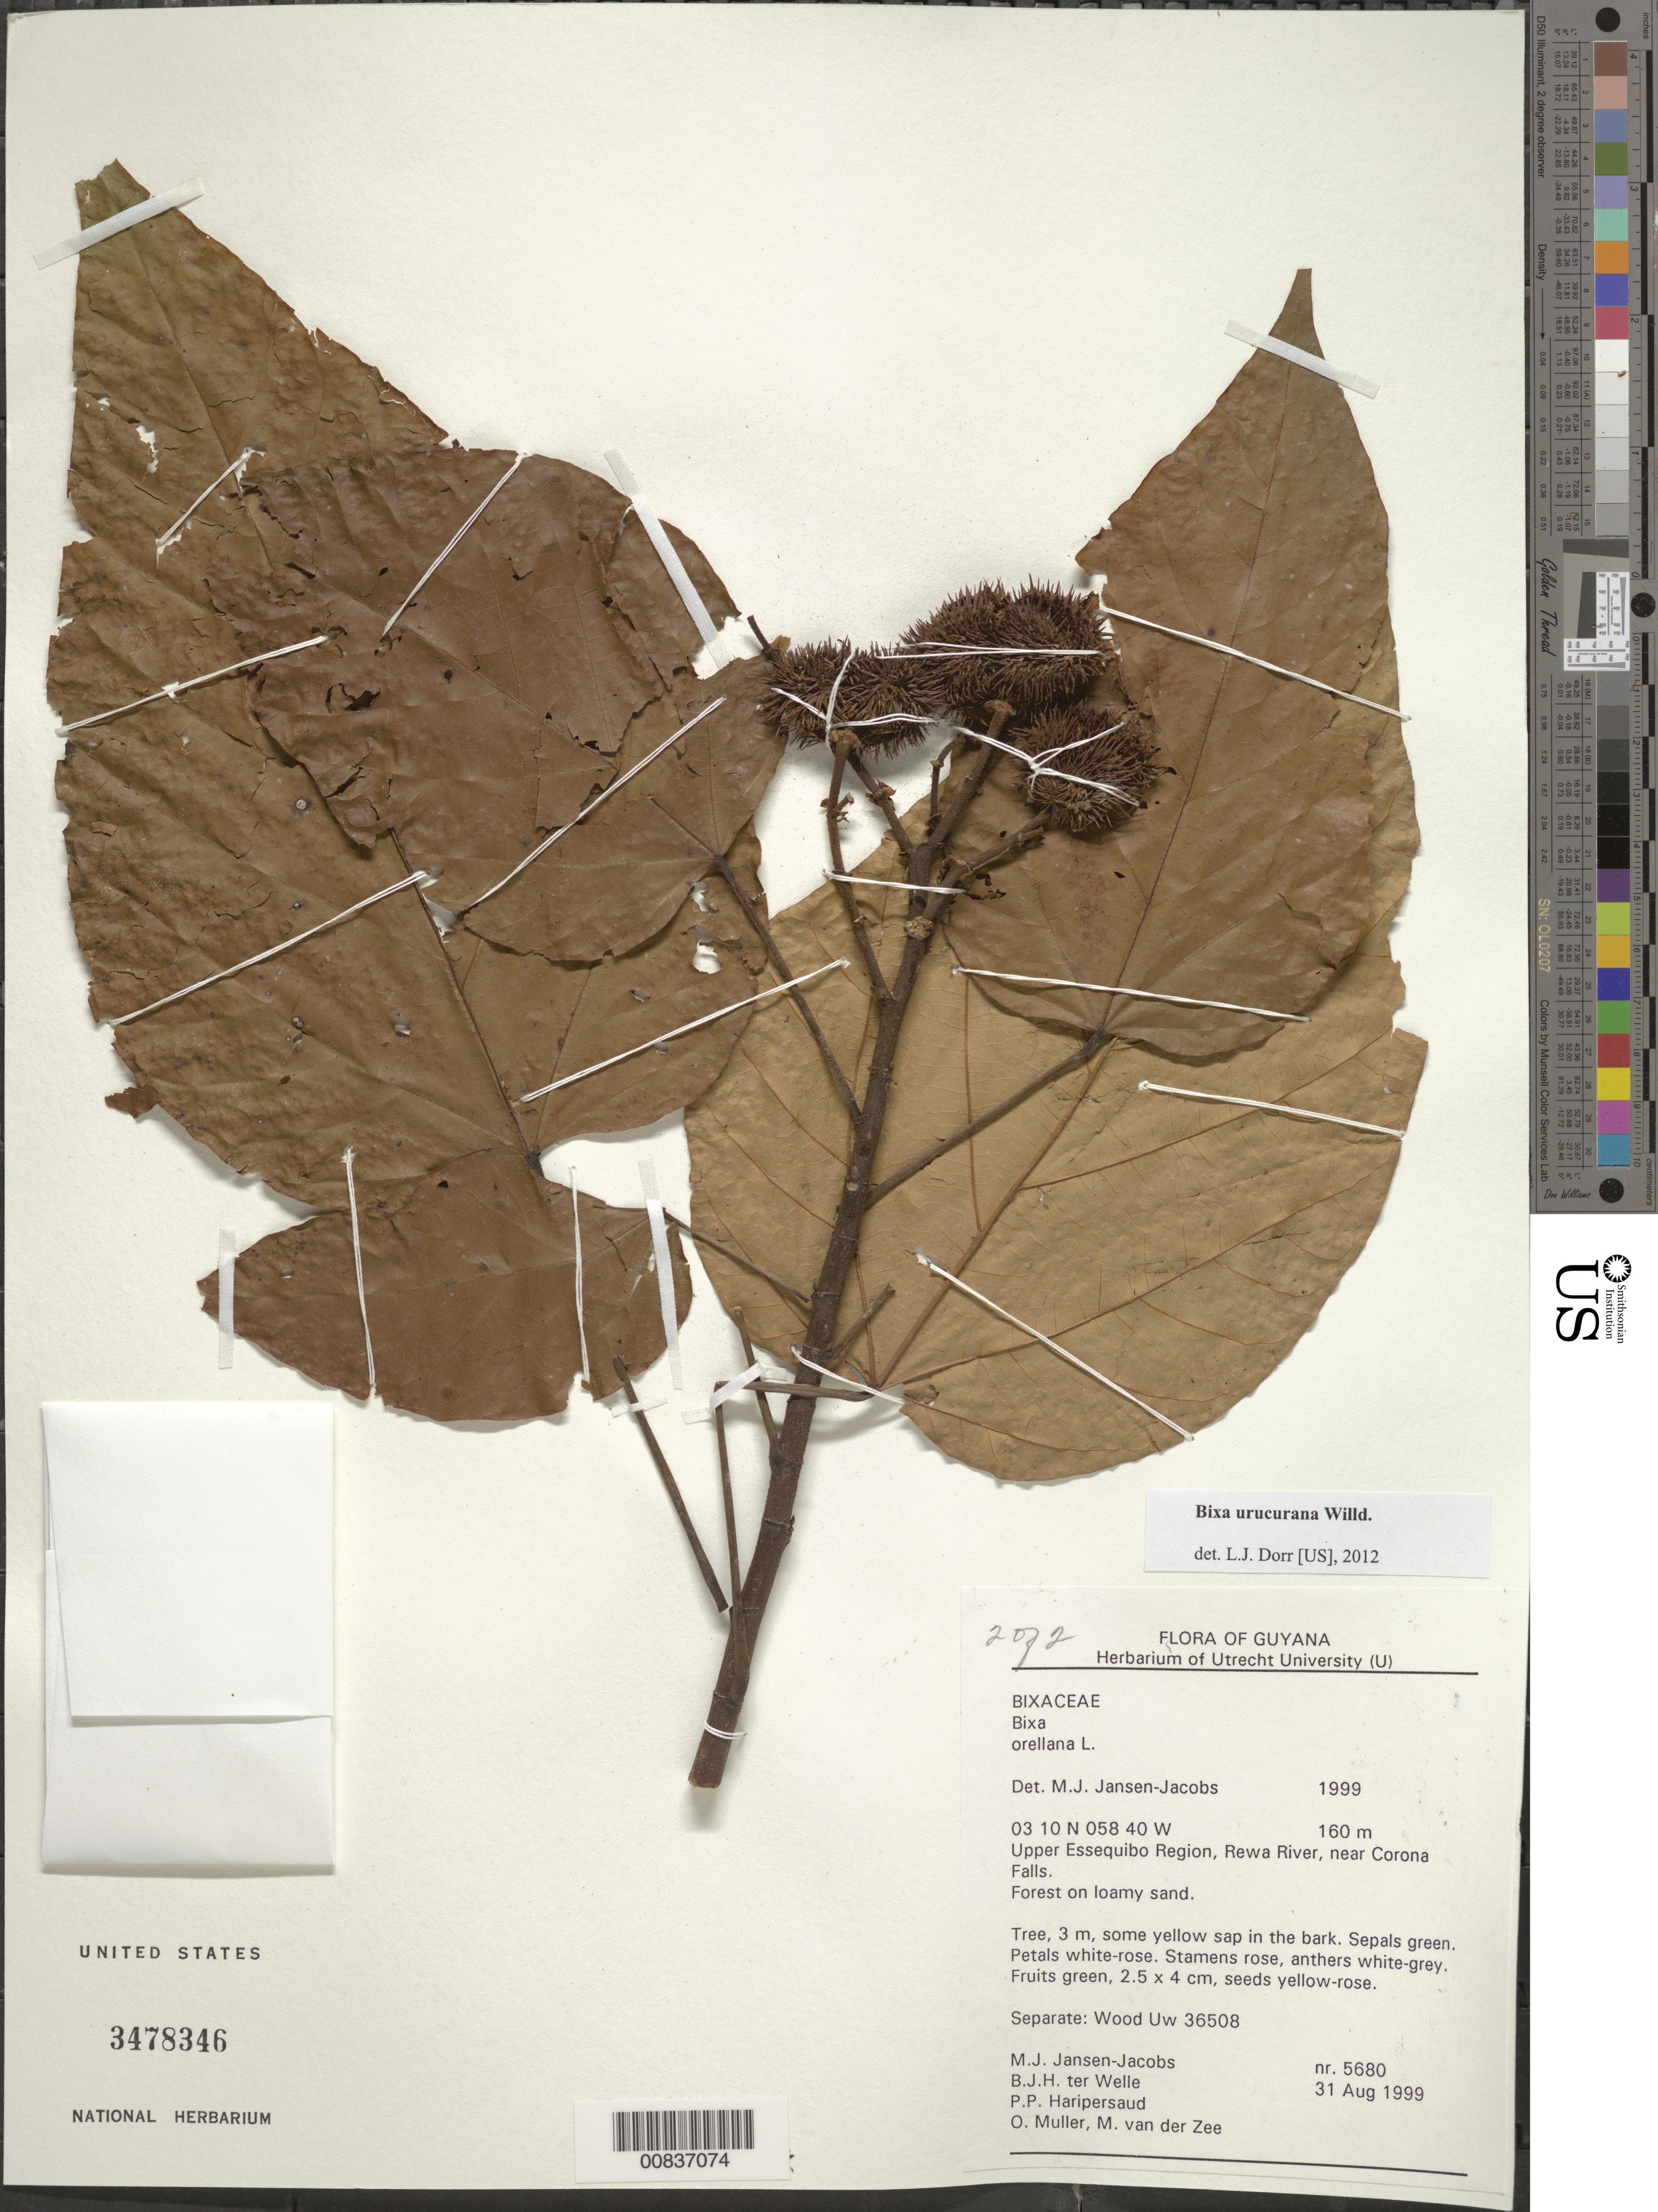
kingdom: Plantae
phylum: Tracheophyta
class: Magnoliopsida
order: Malvales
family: Bixaceae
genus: Bixa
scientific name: Bixa urucurana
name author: Willd.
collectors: M. J. Jansen-Jacobs, B. ter Welle, P. Haripersaud, O. Muller & M. van der Zee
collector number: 5680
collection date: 1999-08-31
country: Guyana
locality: Upper Essequibo Region, Rewa River, near Corona Falls.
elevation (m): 160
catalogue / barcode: US 3478346